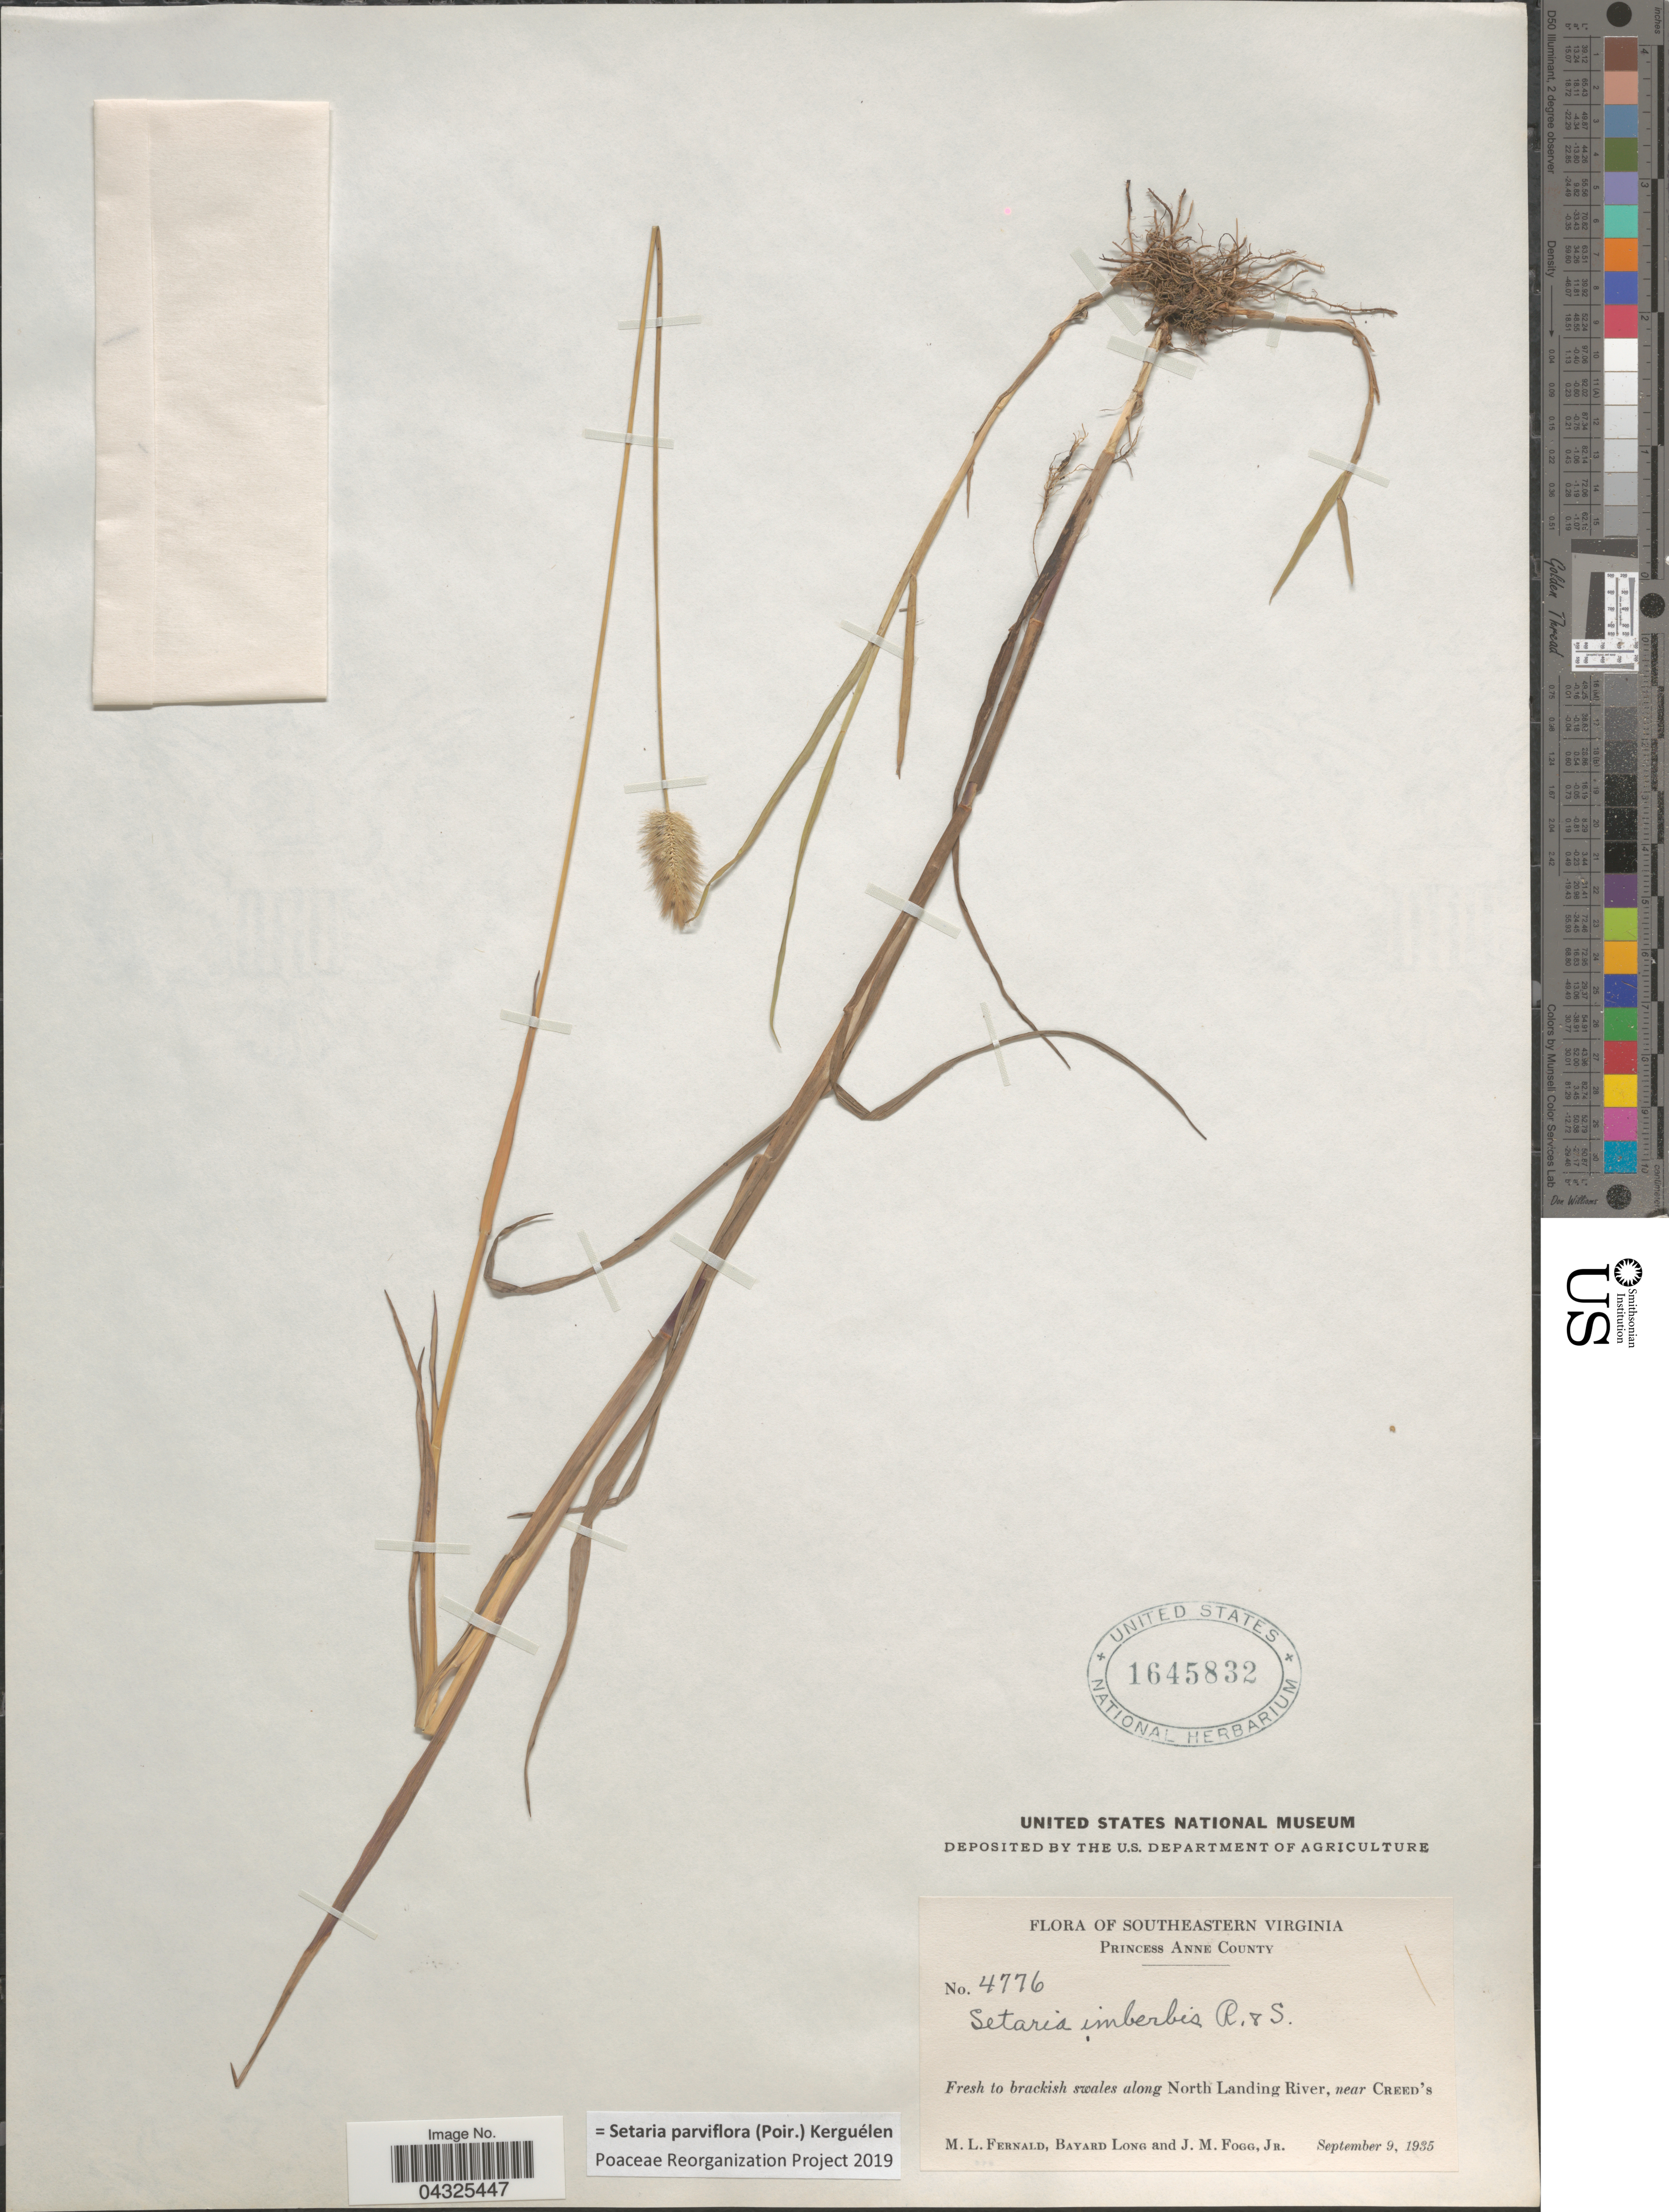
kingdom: Plantae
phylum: Tracheophyta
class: Liliopsida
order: Poales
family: Poaceae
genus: Setaria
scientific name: Setaria parviflora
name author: (Poir.) Kerguélen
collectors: M. L. Fernald, B. Long & J. Fogg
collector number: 4776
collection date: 1935-09-09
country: United States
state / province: Virginia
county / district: City of Virginia Beach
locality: Southeastern Virginia. Princess Anne County. Along North Landing River, near Creed's.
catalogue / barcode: US 1645832